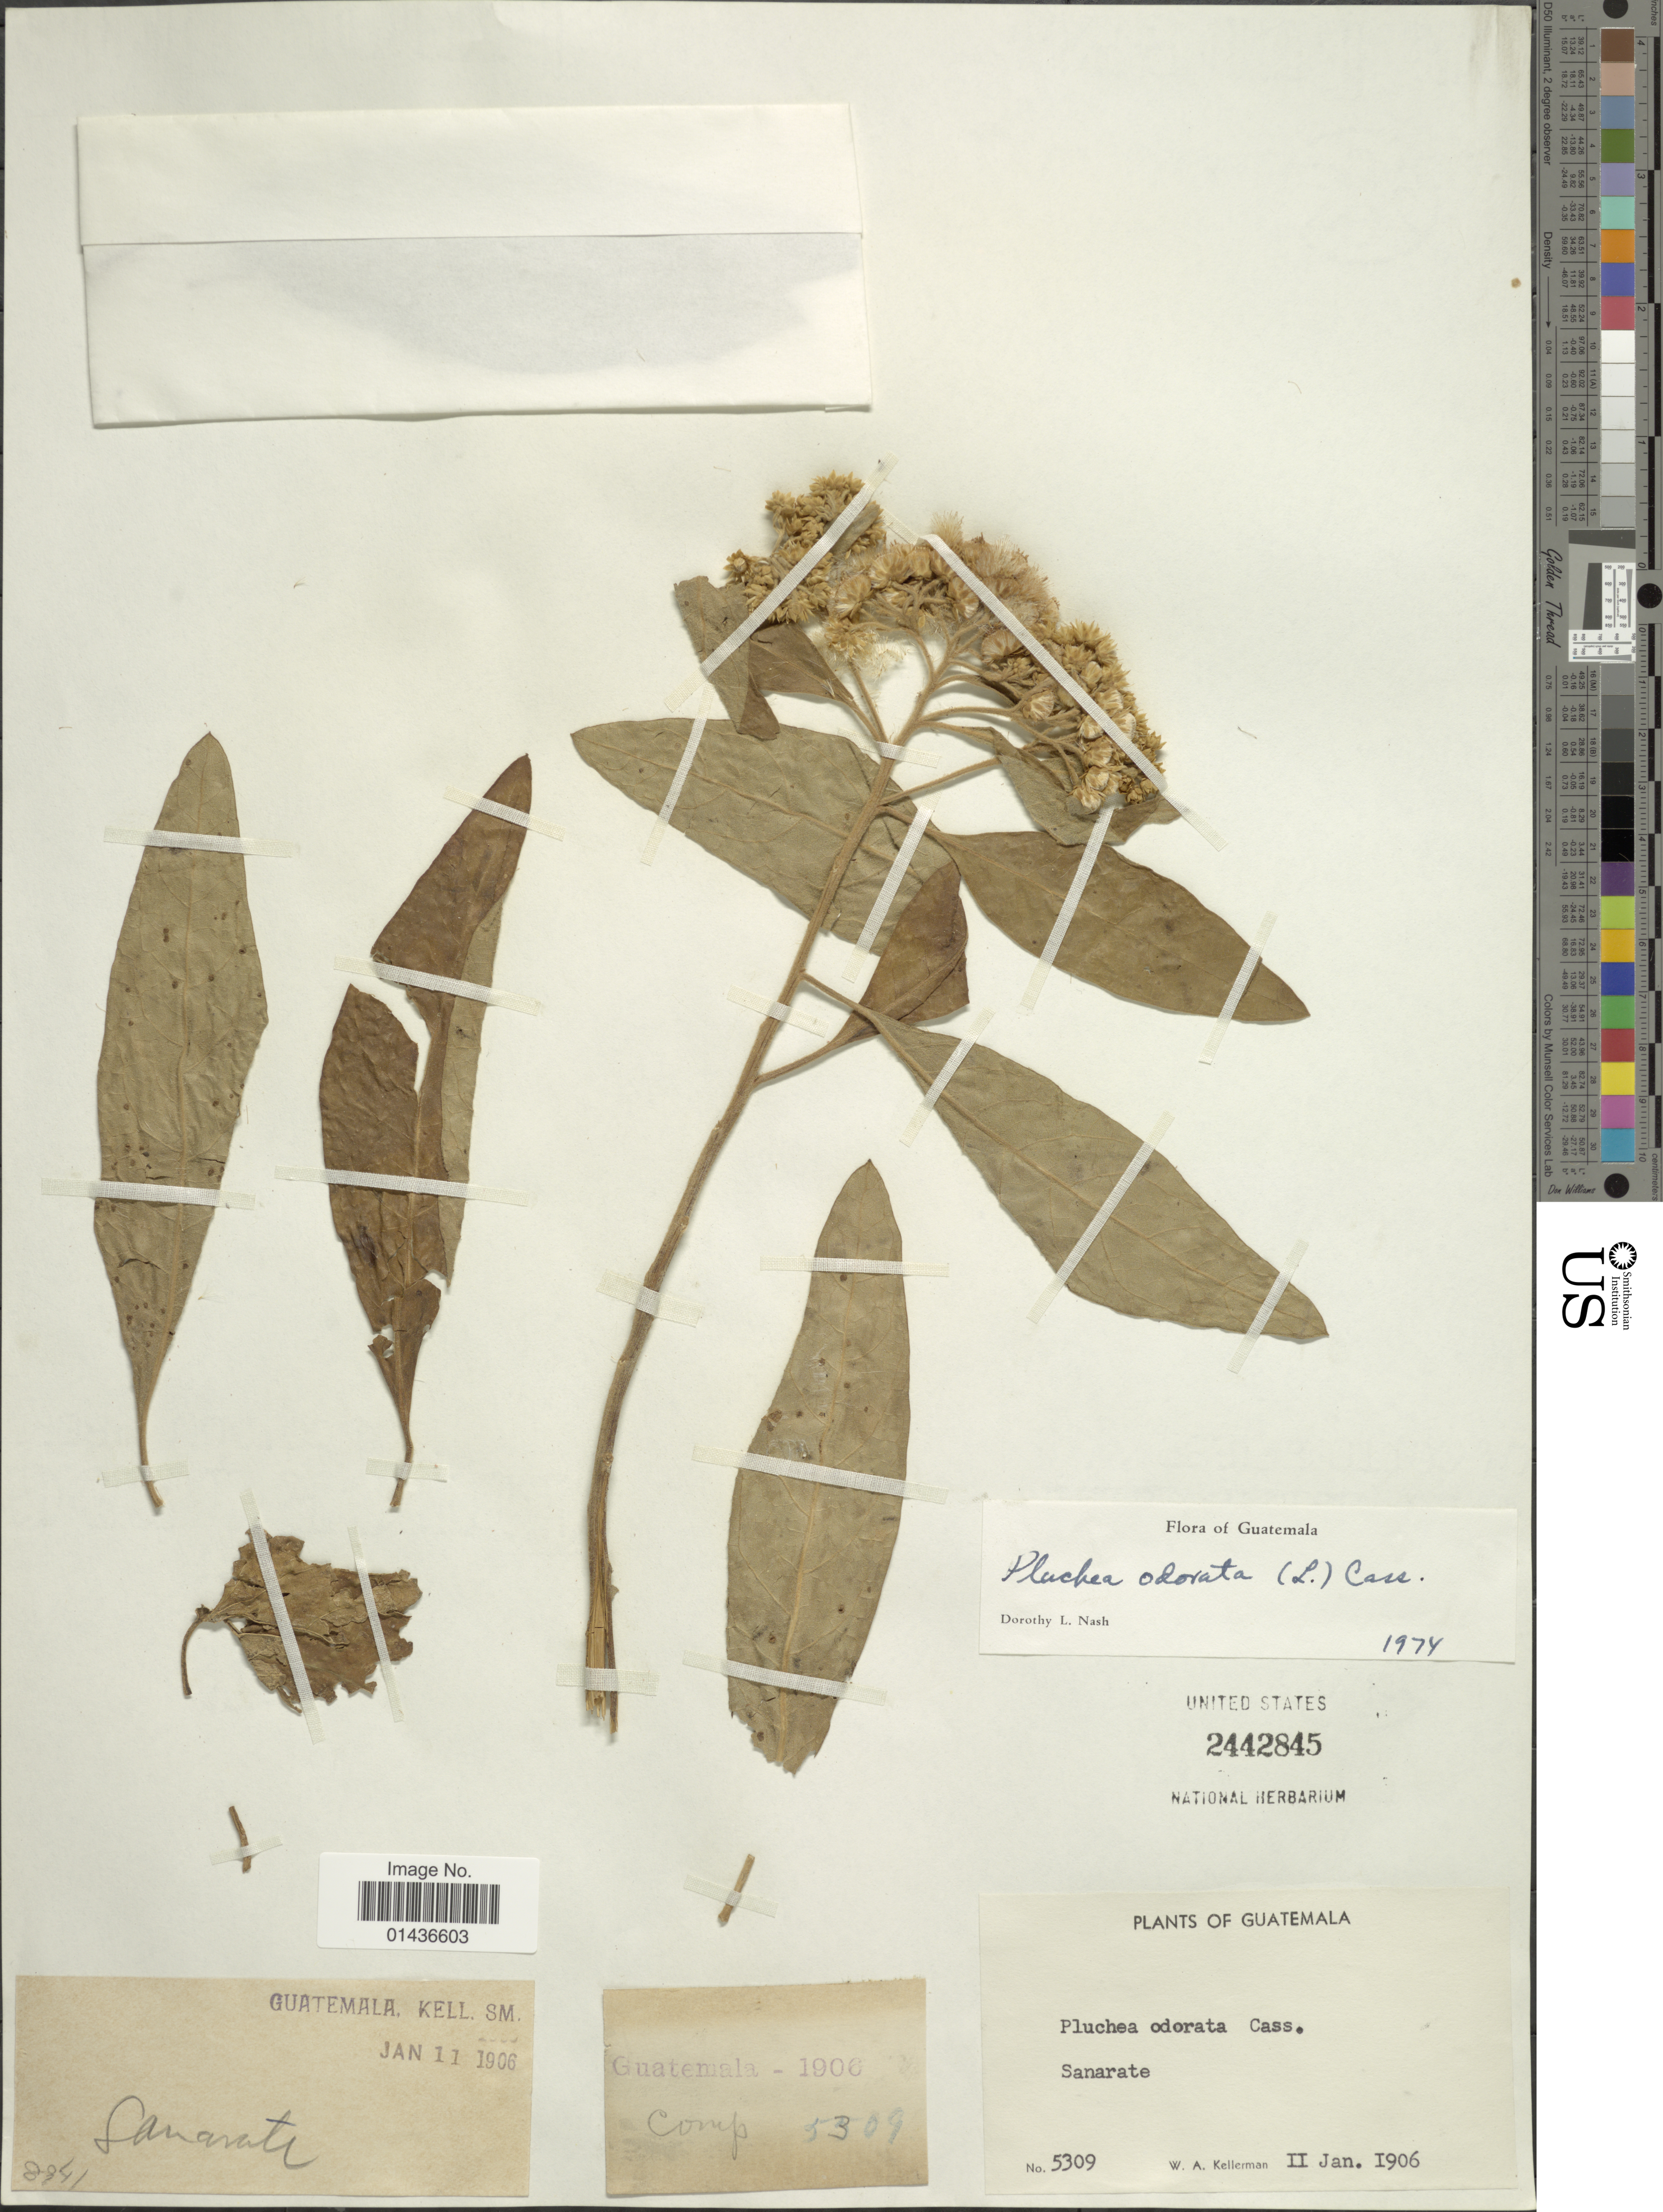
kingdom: Plantae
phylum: Tracheophyta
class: Magnoliopsida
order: Asterales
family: Asteraceae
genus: Pluchea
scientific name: Pluchea carolinensis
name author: (Jacq.) D. Don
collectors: W. Kellerman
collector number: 5309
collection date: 1906-01-11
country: Guatemala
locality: Sanarate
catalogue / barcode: US 2442845